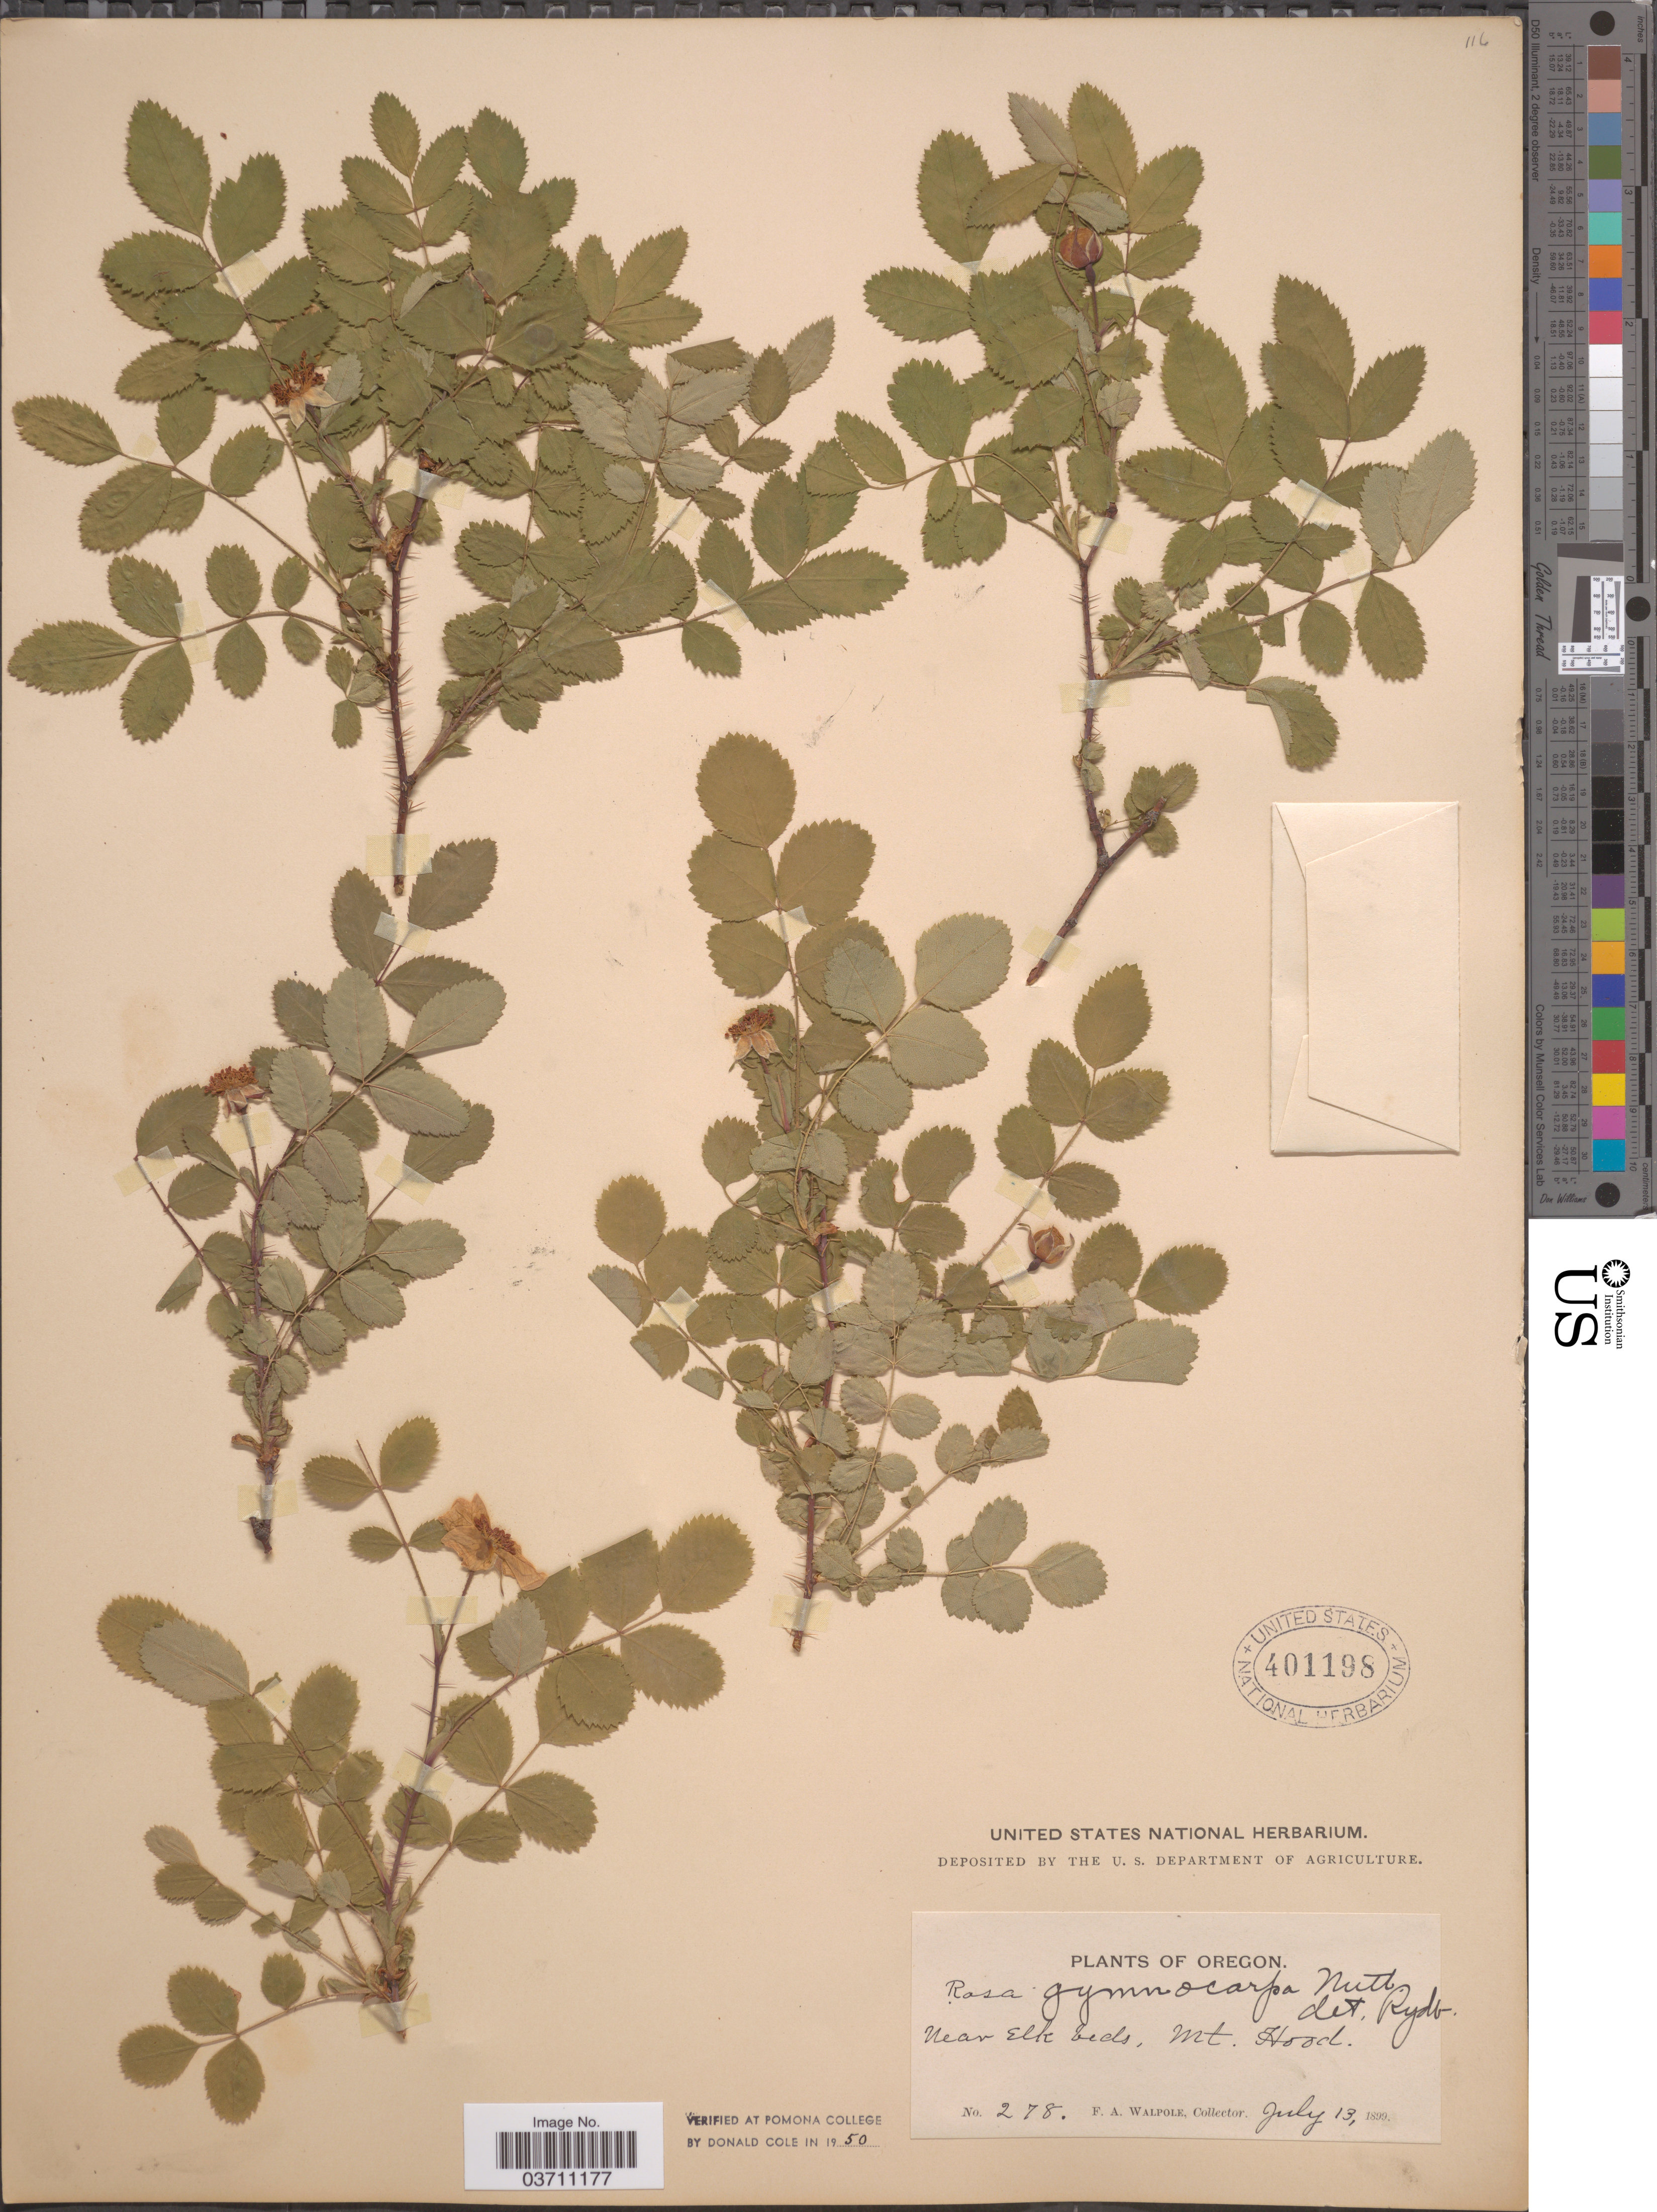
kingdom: Plantae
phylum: Tracheophyta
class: Magnoliopsida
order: Rosales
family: Rosaceae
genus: Rosa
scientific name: Rosa gymnocarpa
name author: Nutt.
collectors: F. Walpole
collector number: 278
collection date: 1899-07-13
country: United States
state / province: Oregon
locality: Near Elk beds, Mt. Hood.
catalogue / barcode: US 401198